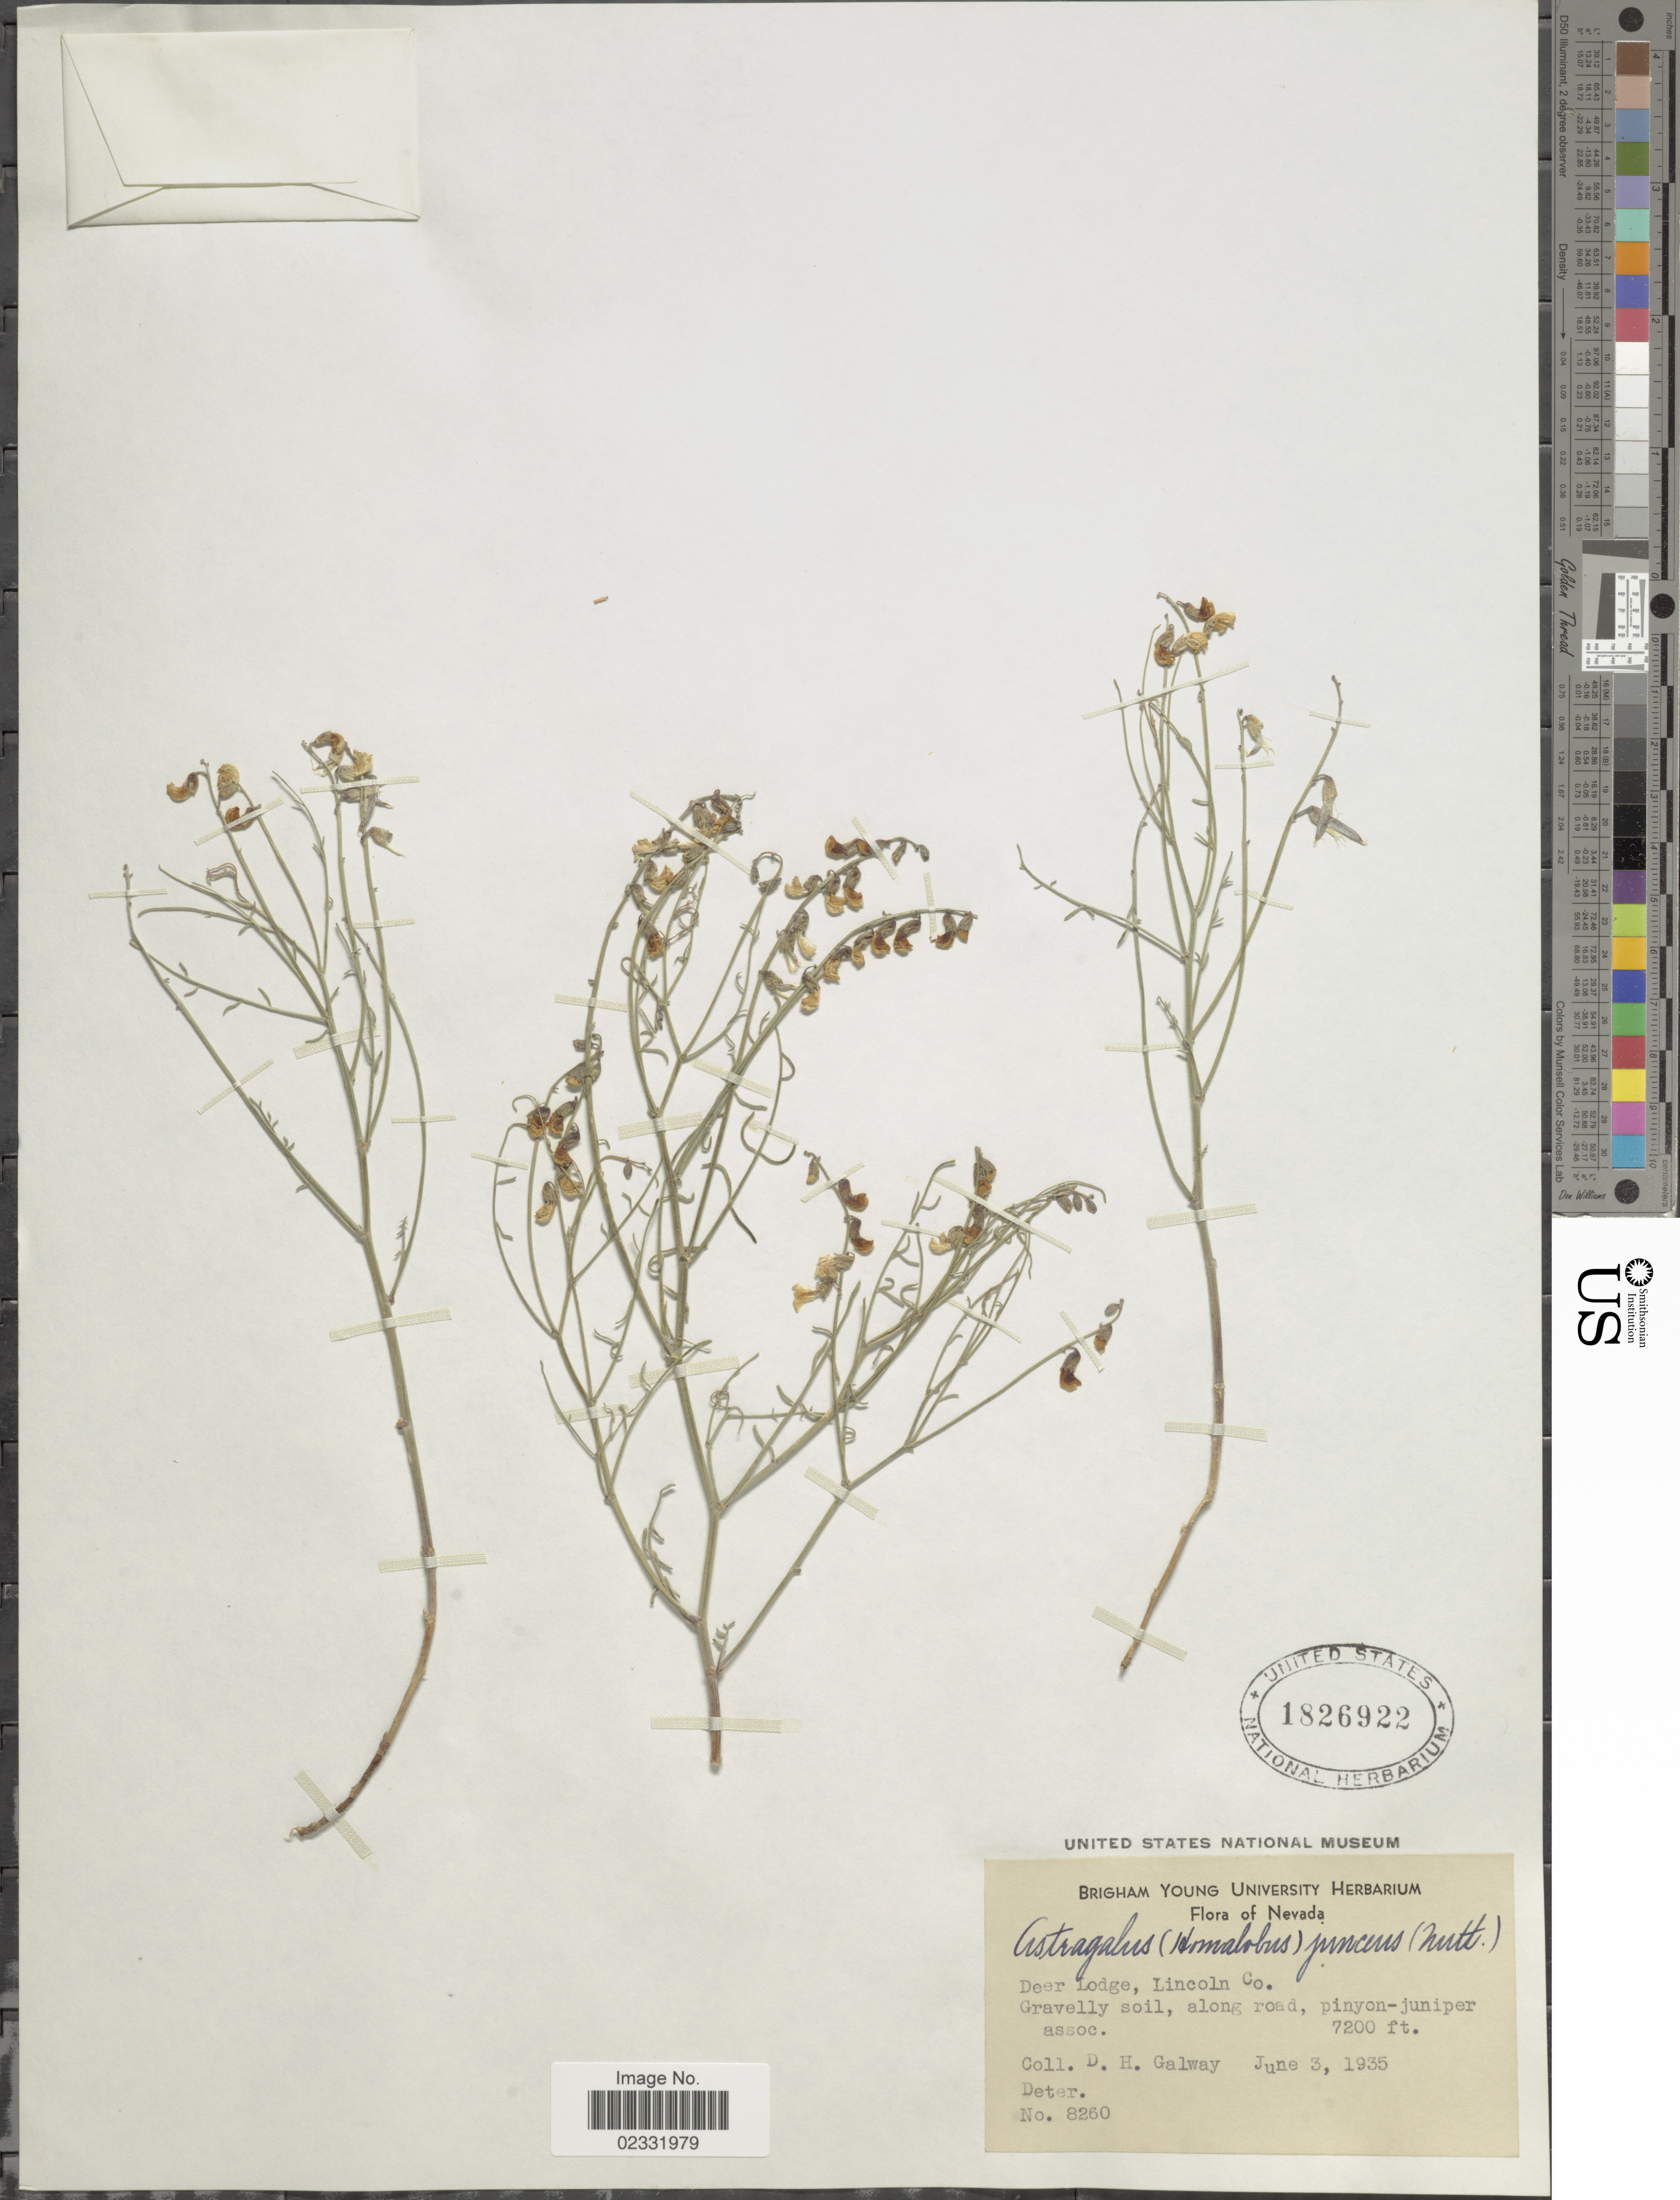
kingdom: Plantae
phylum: Tracheophyta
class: Magnoliopsida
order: Fabales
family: Fabaceae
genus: Astragalus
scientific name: Astragalus junceus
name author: Spreng. & Ledeb.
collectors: D. Galway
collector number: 8260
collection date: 1935-06-03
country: United States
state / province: Nevada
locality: Deer Lodge, Lincoln Co.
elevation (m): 2195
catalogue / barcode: US 1826922